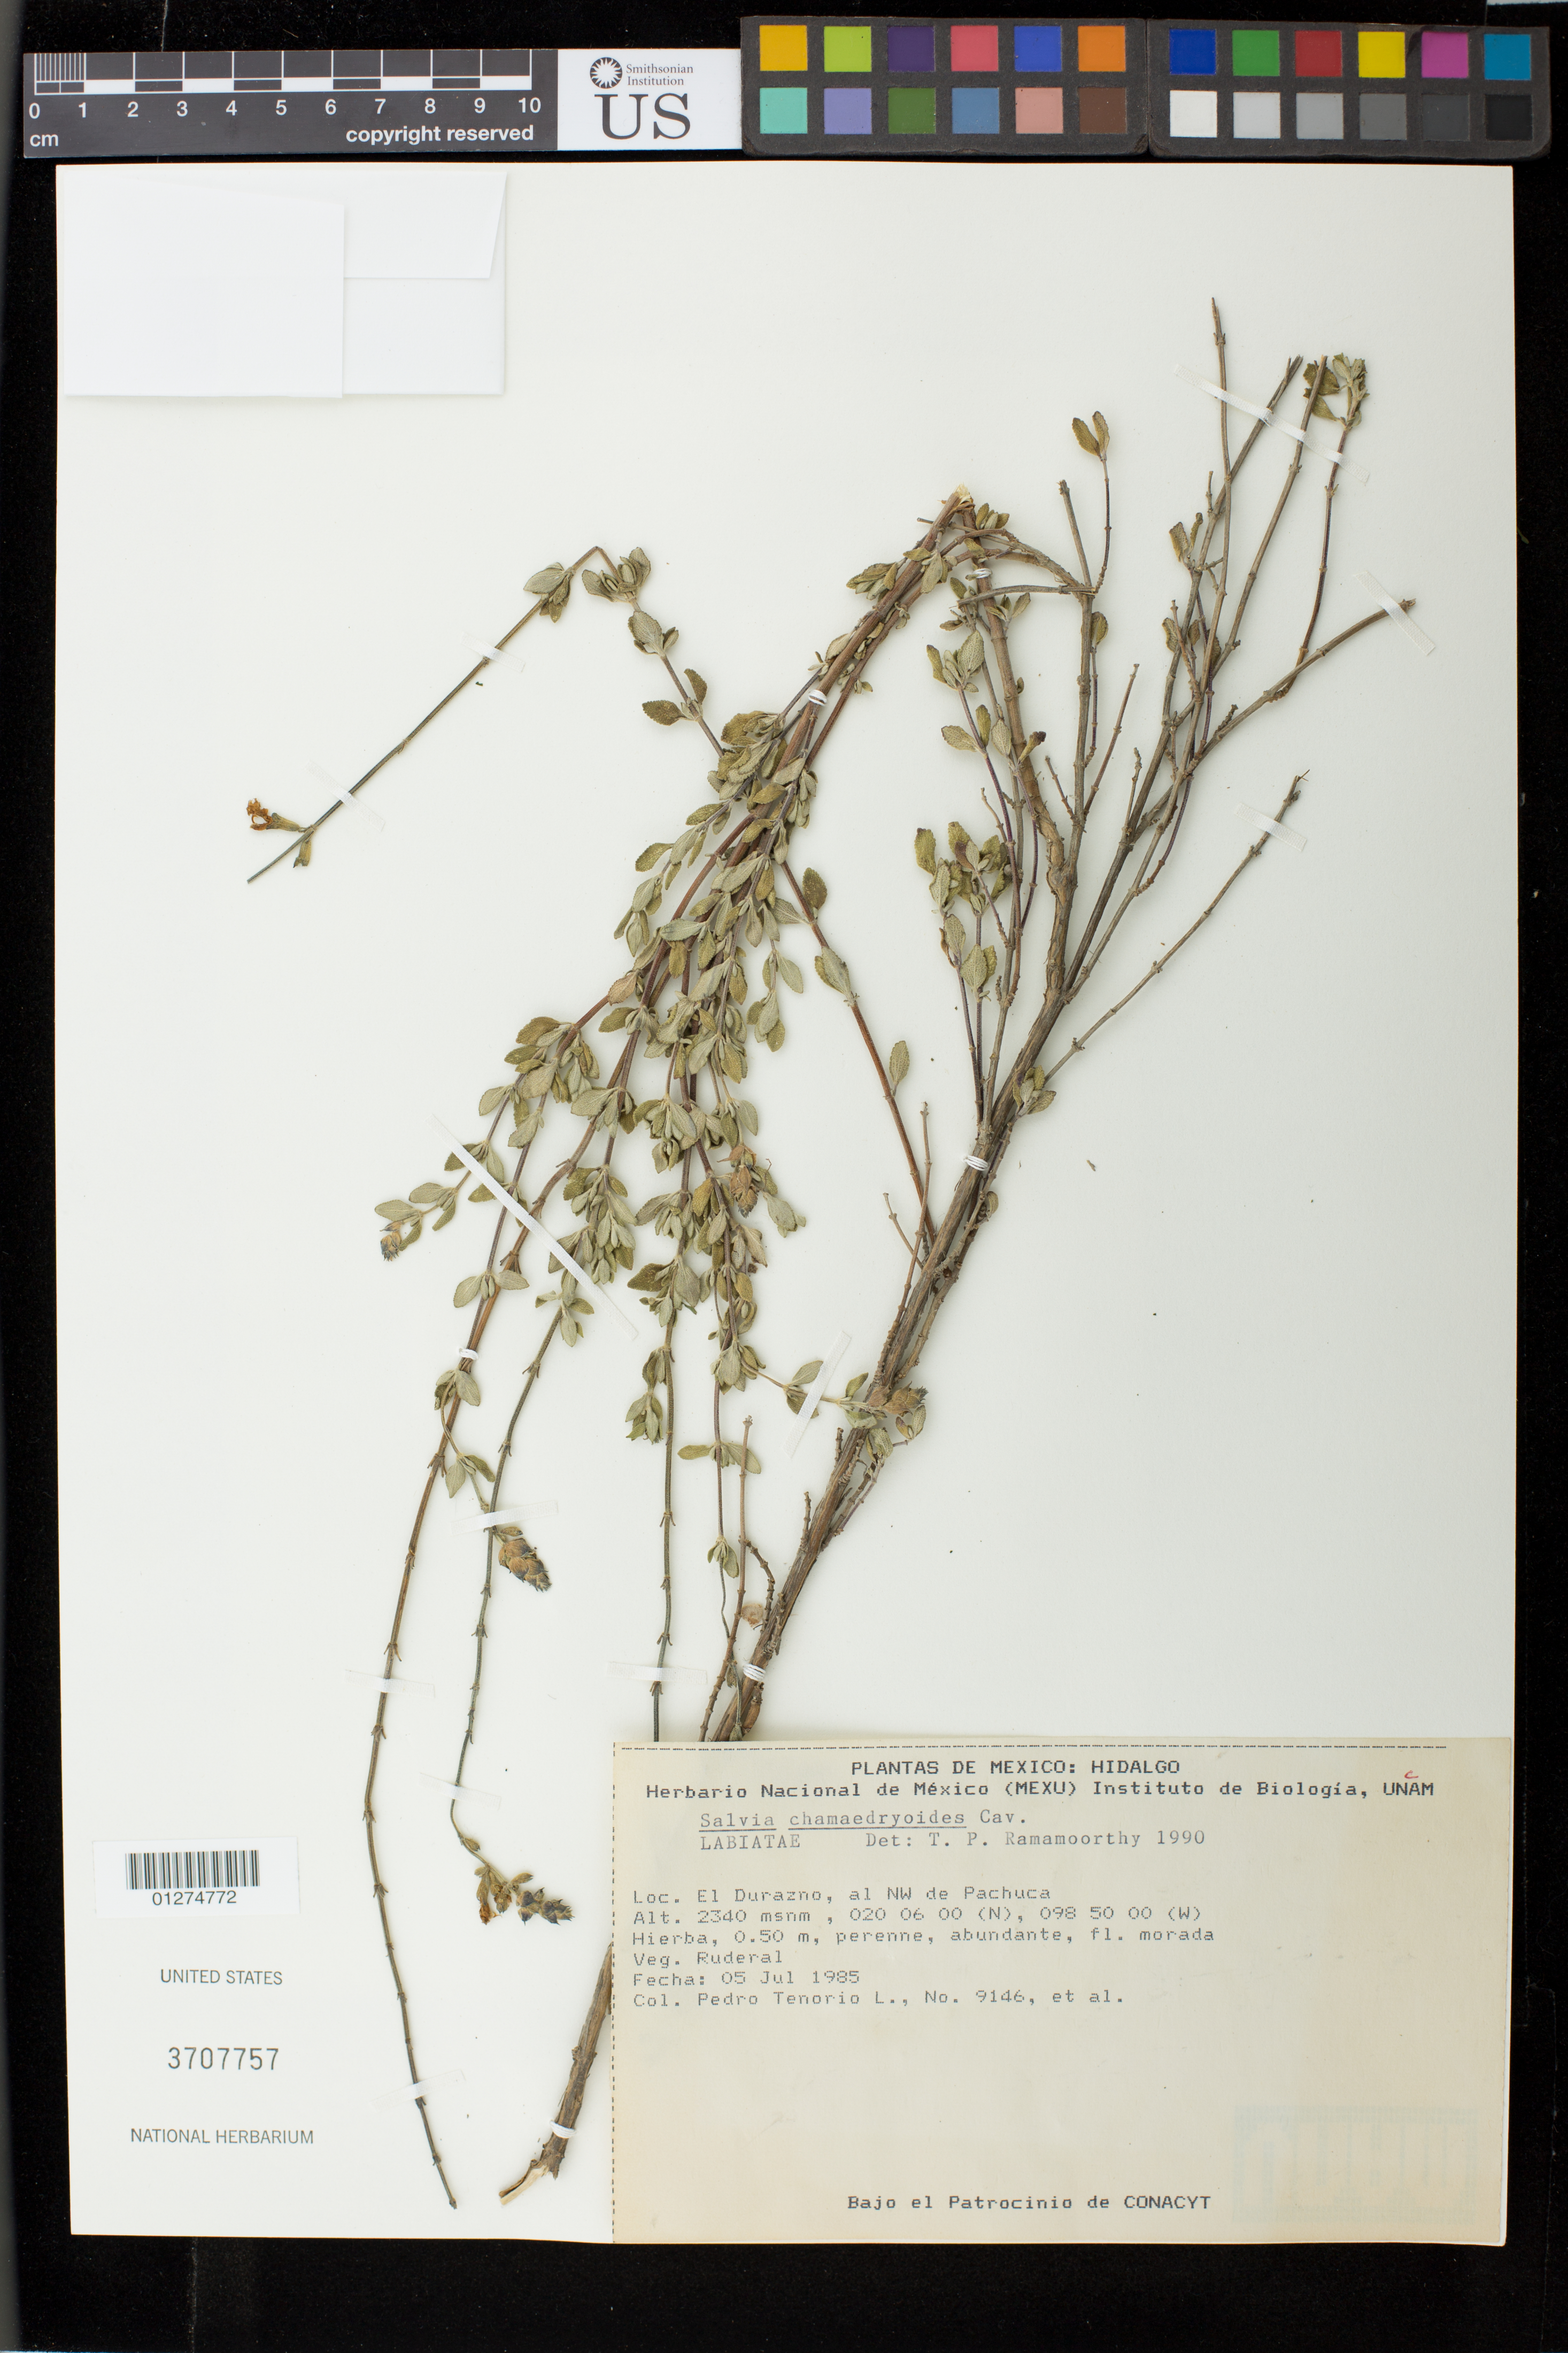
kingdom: Plantae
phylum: Tracheophyta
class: Magnoliopsida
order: Lamiales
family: Lamiaceae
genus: Salvia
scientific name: Salvia chamaedryoides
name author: Cav.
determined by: Ramamoorthy, T. P.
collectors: P. Tenorio L. et al.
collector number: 9146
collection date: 1985-07-05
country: Mexico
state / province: Hidalgo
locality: El Durazno, al NW de Pachuca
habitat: ruderal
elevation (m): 2340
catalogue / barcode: US 3707757